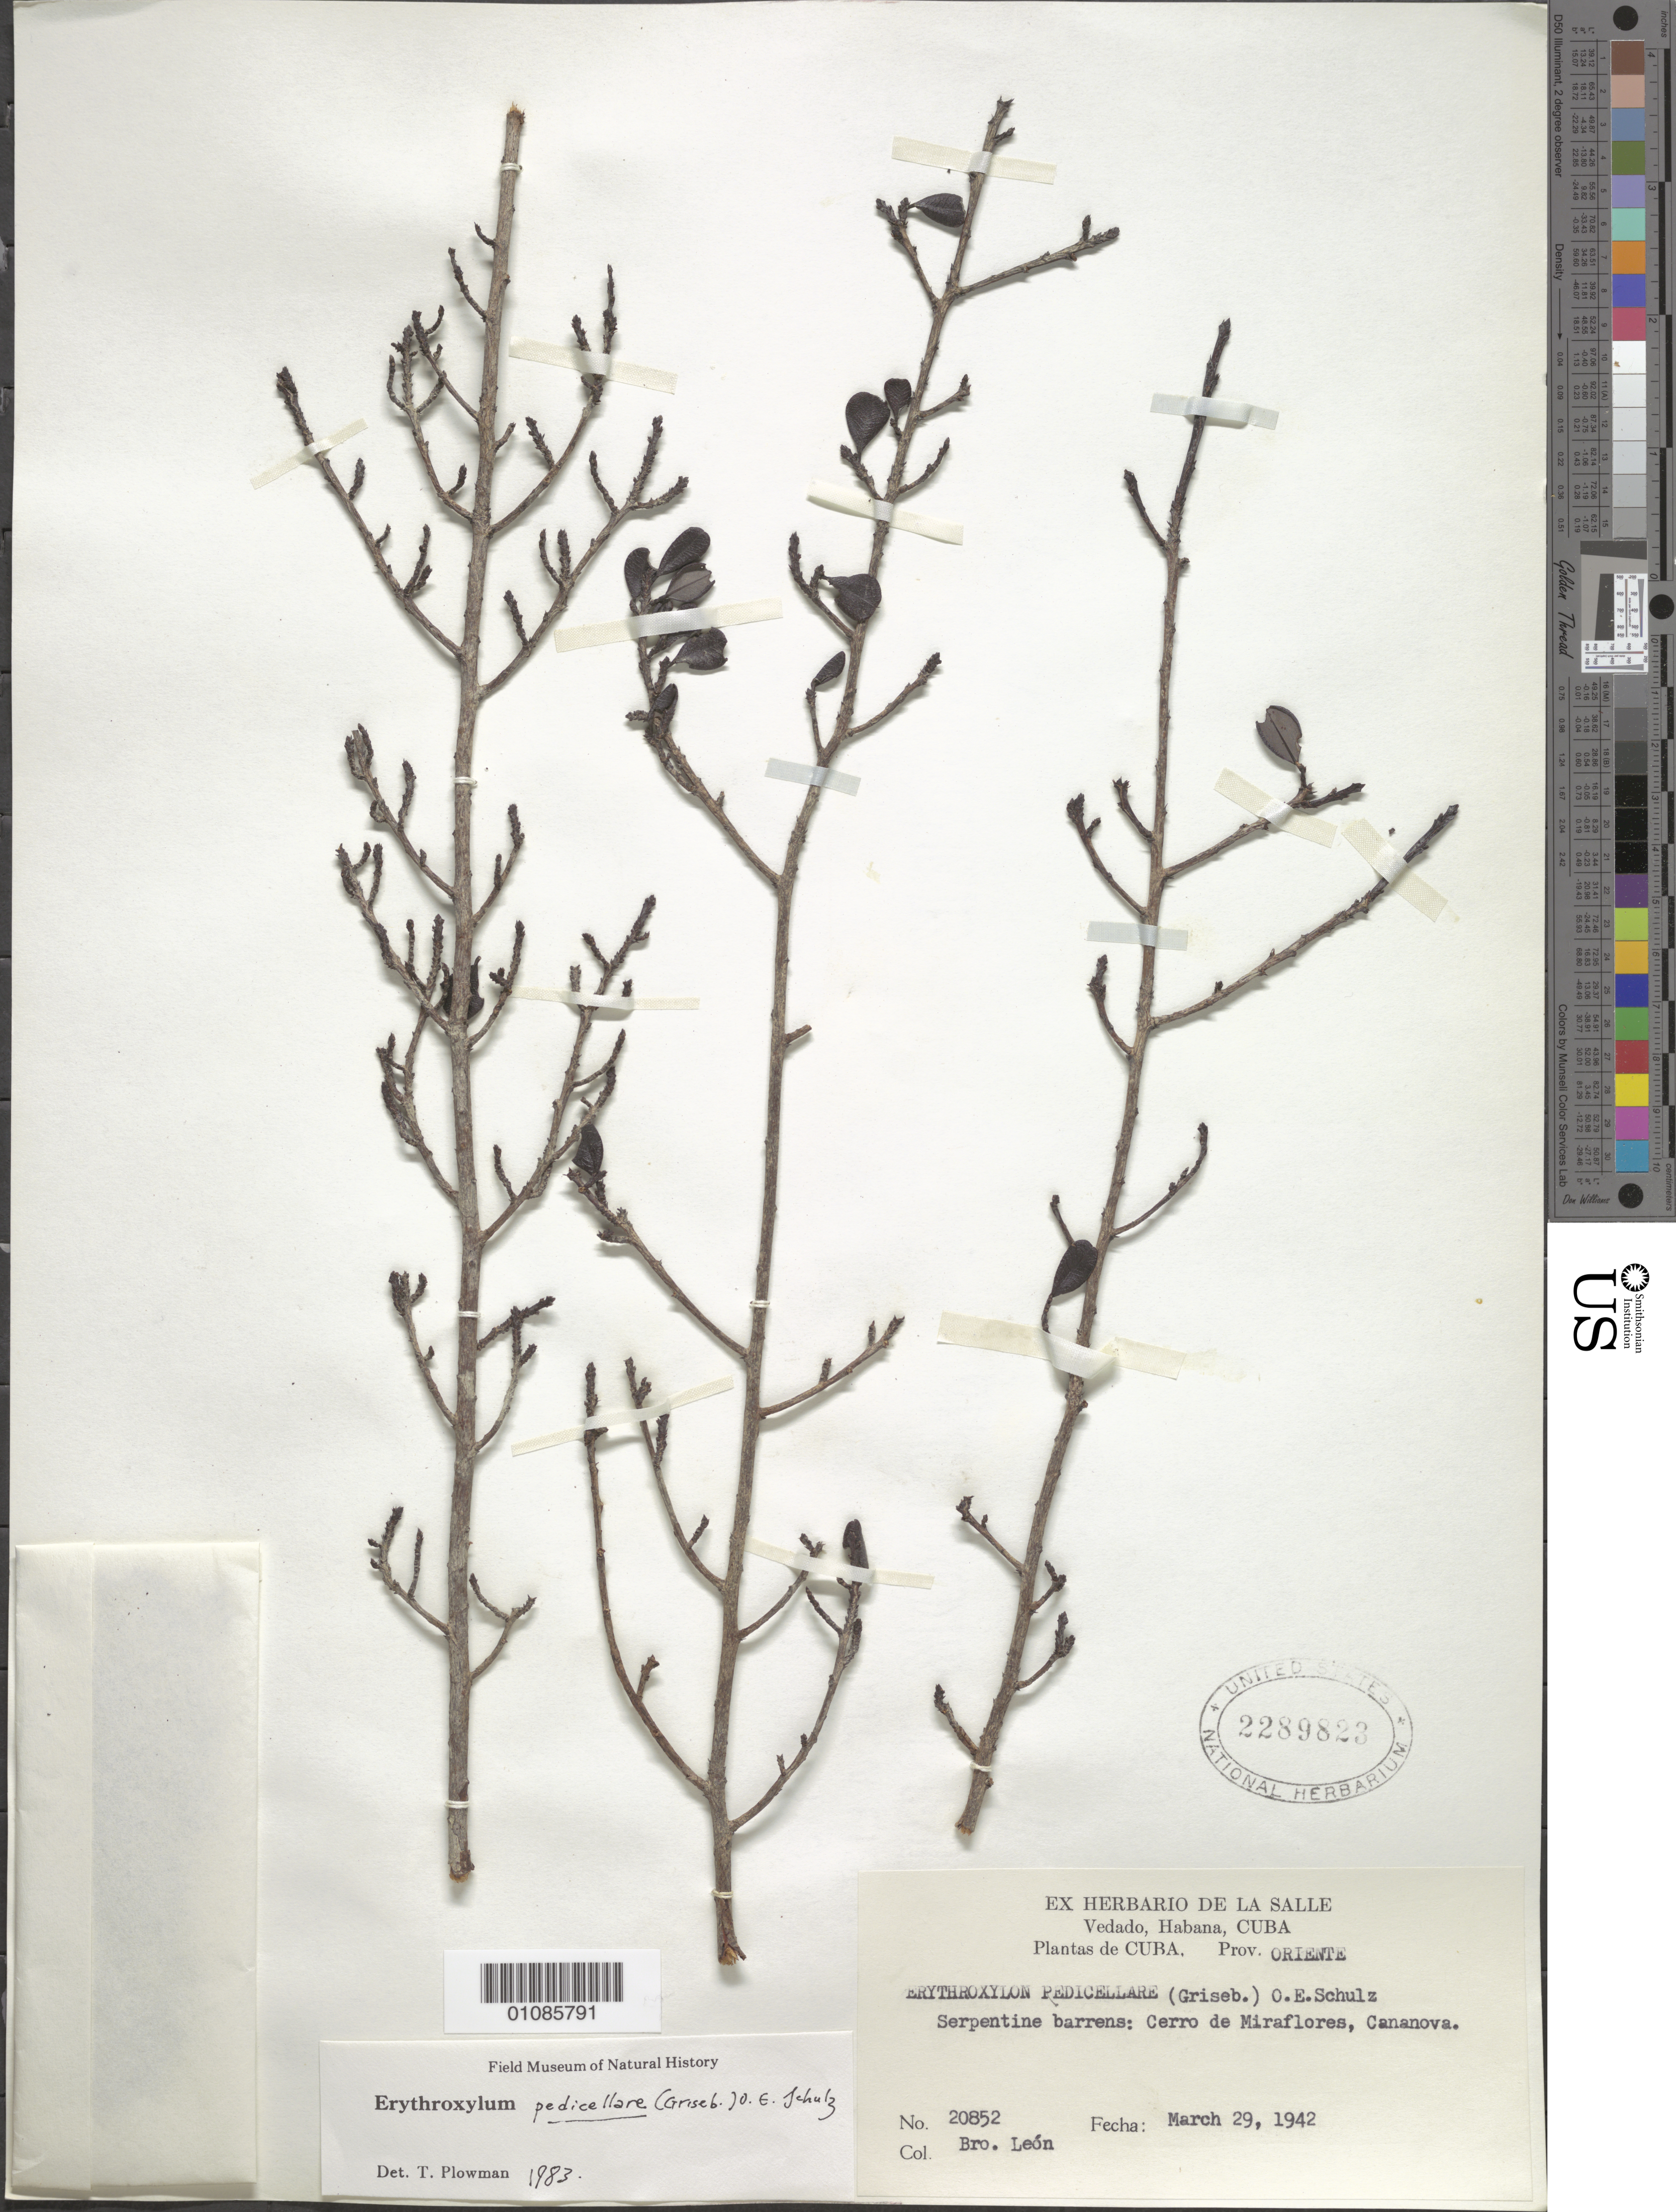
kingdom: Plantae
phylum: Tracheophyta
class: Magnoliopsida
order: Malpighiales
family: Erythroxylaceae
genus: Erythroxylum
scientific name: Erythroxylum pedicellare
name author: (Griseb.) O.E. Schulz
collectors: Bro. León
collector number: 20852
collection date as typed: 29 Mar 1942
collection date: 1942-03-29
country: Cuba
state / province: Oriente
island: Cuba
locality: Serpentine Barrens: cerro de miraflores, cananova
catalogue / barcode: US 2289823